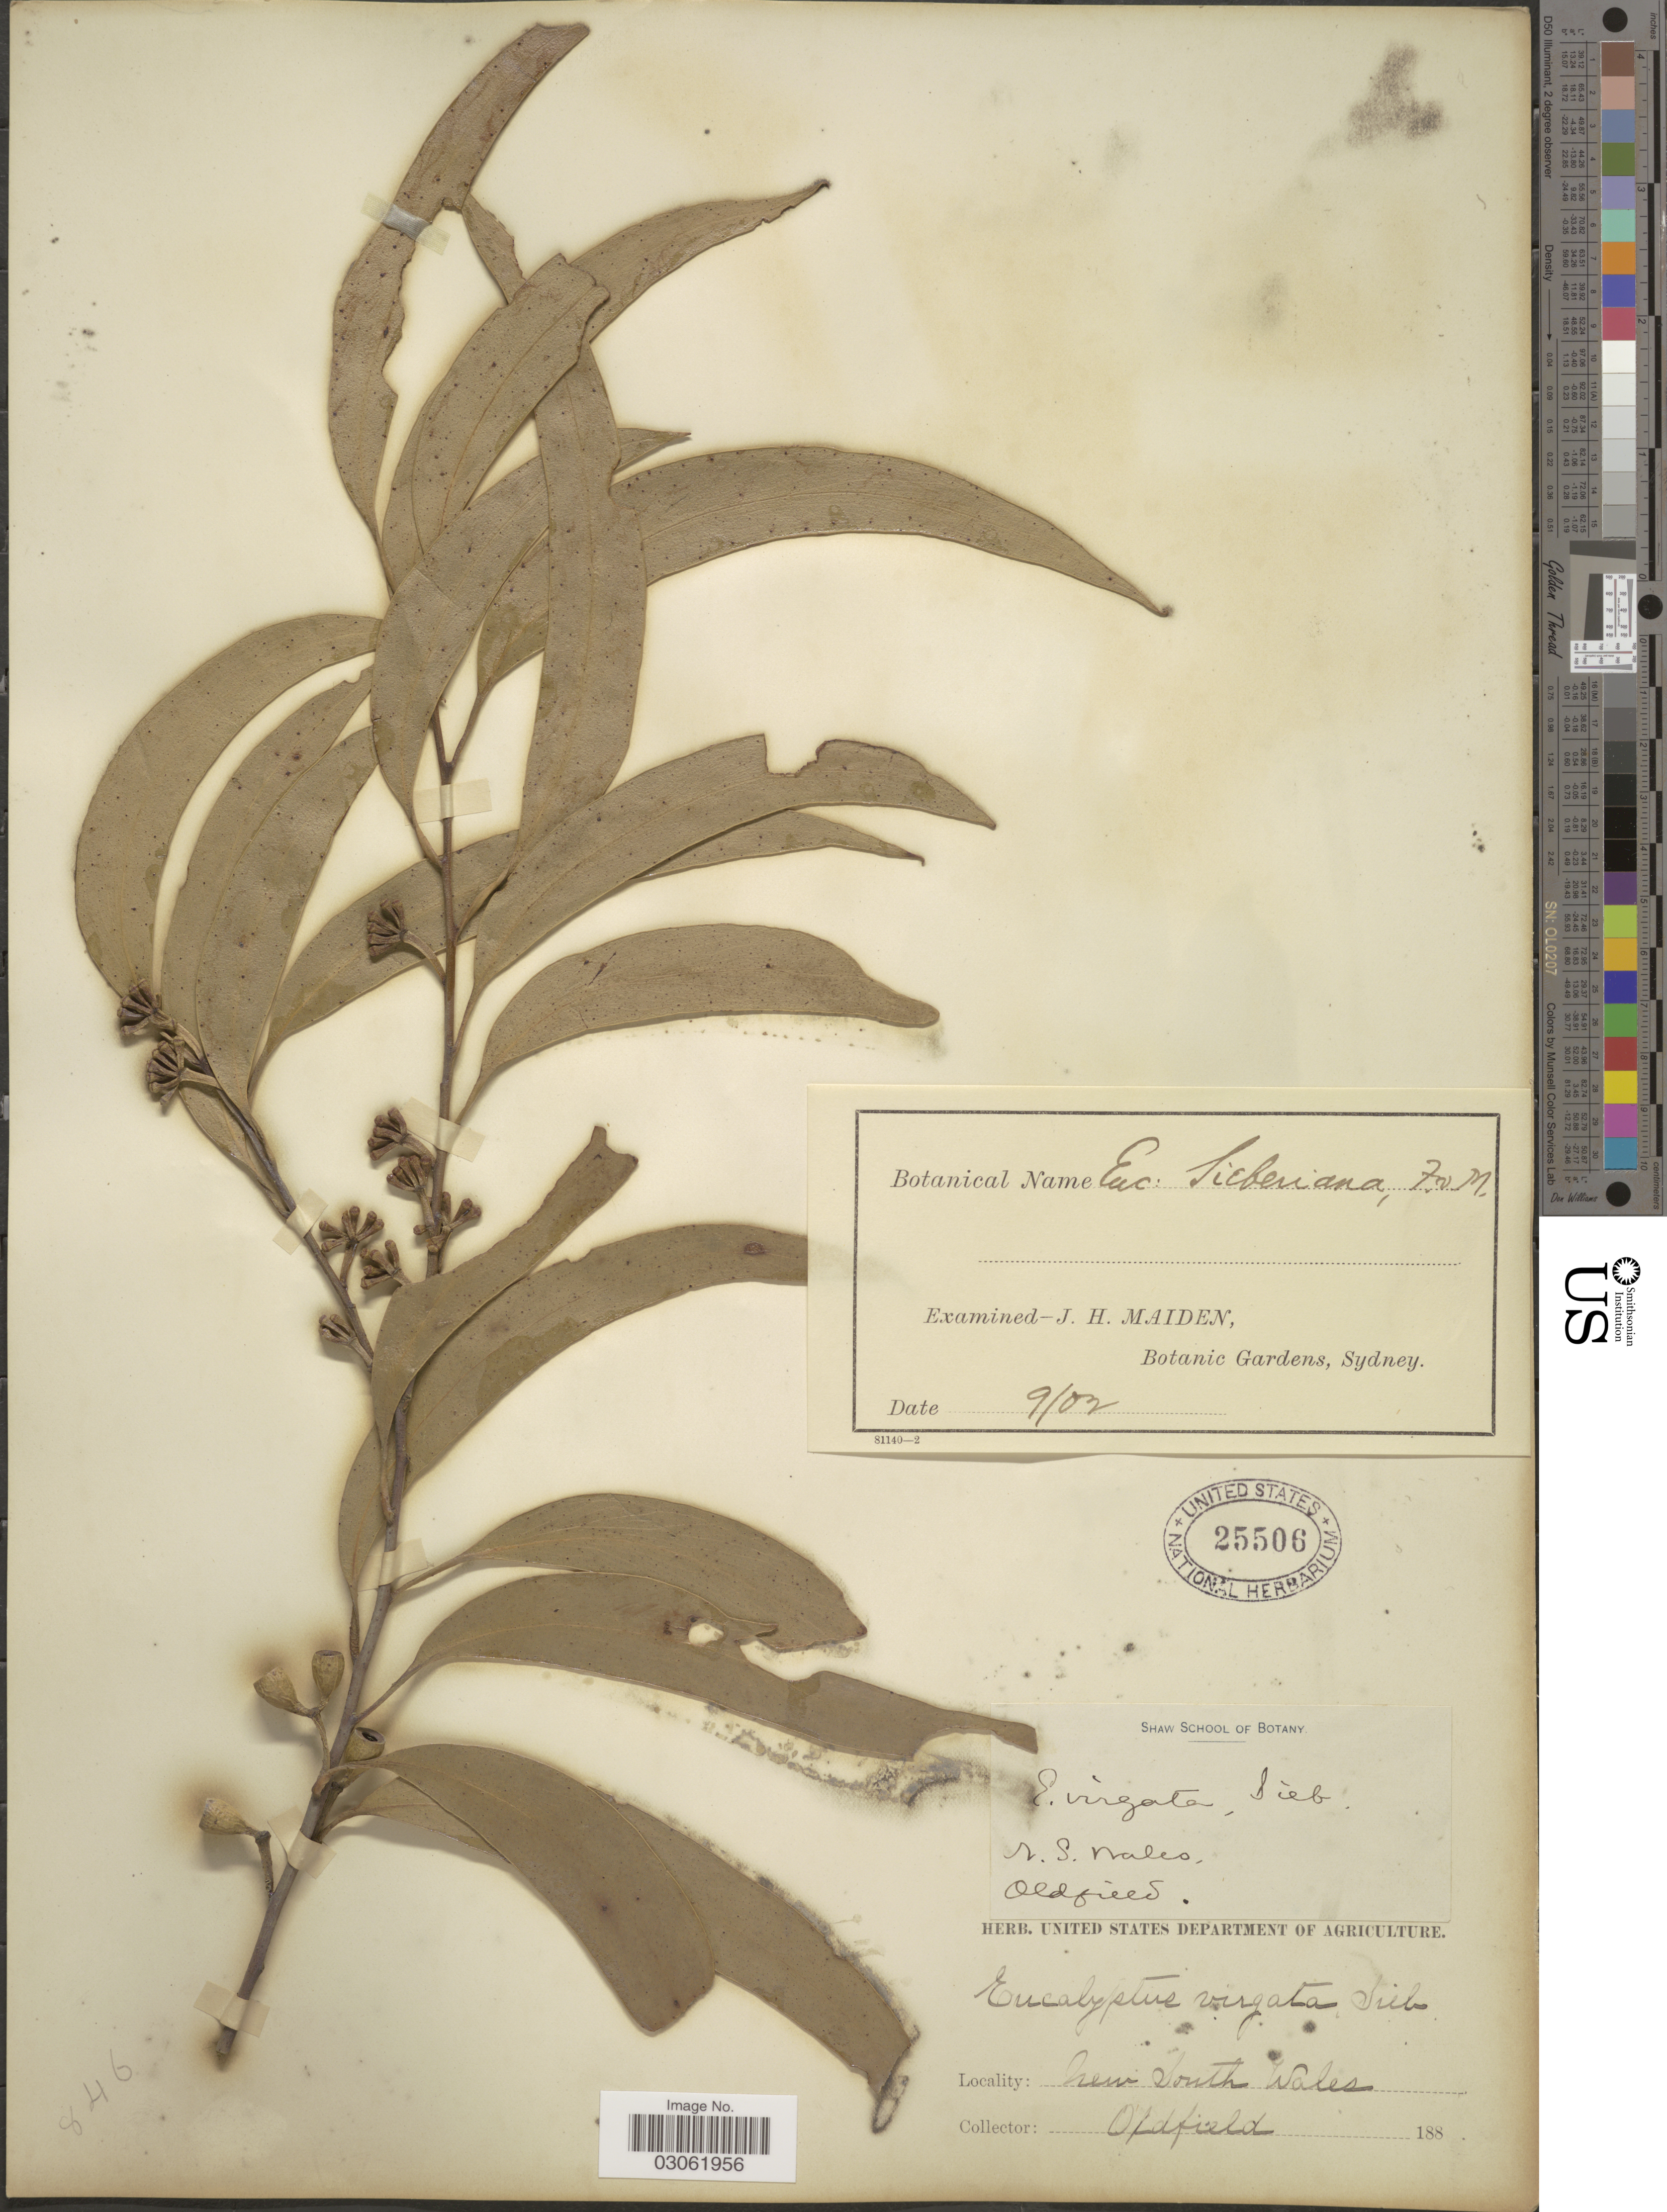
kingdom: Plantae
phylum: Tracheophyta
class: Magnoliopsida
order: Myrtales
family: Myrtaceae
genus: Eucalyptus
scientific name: Eucalyptus sieberiana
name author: F. Muell.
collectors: Oldfield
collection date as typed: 188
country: Australia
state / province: New South Wales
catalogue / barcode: US 25506